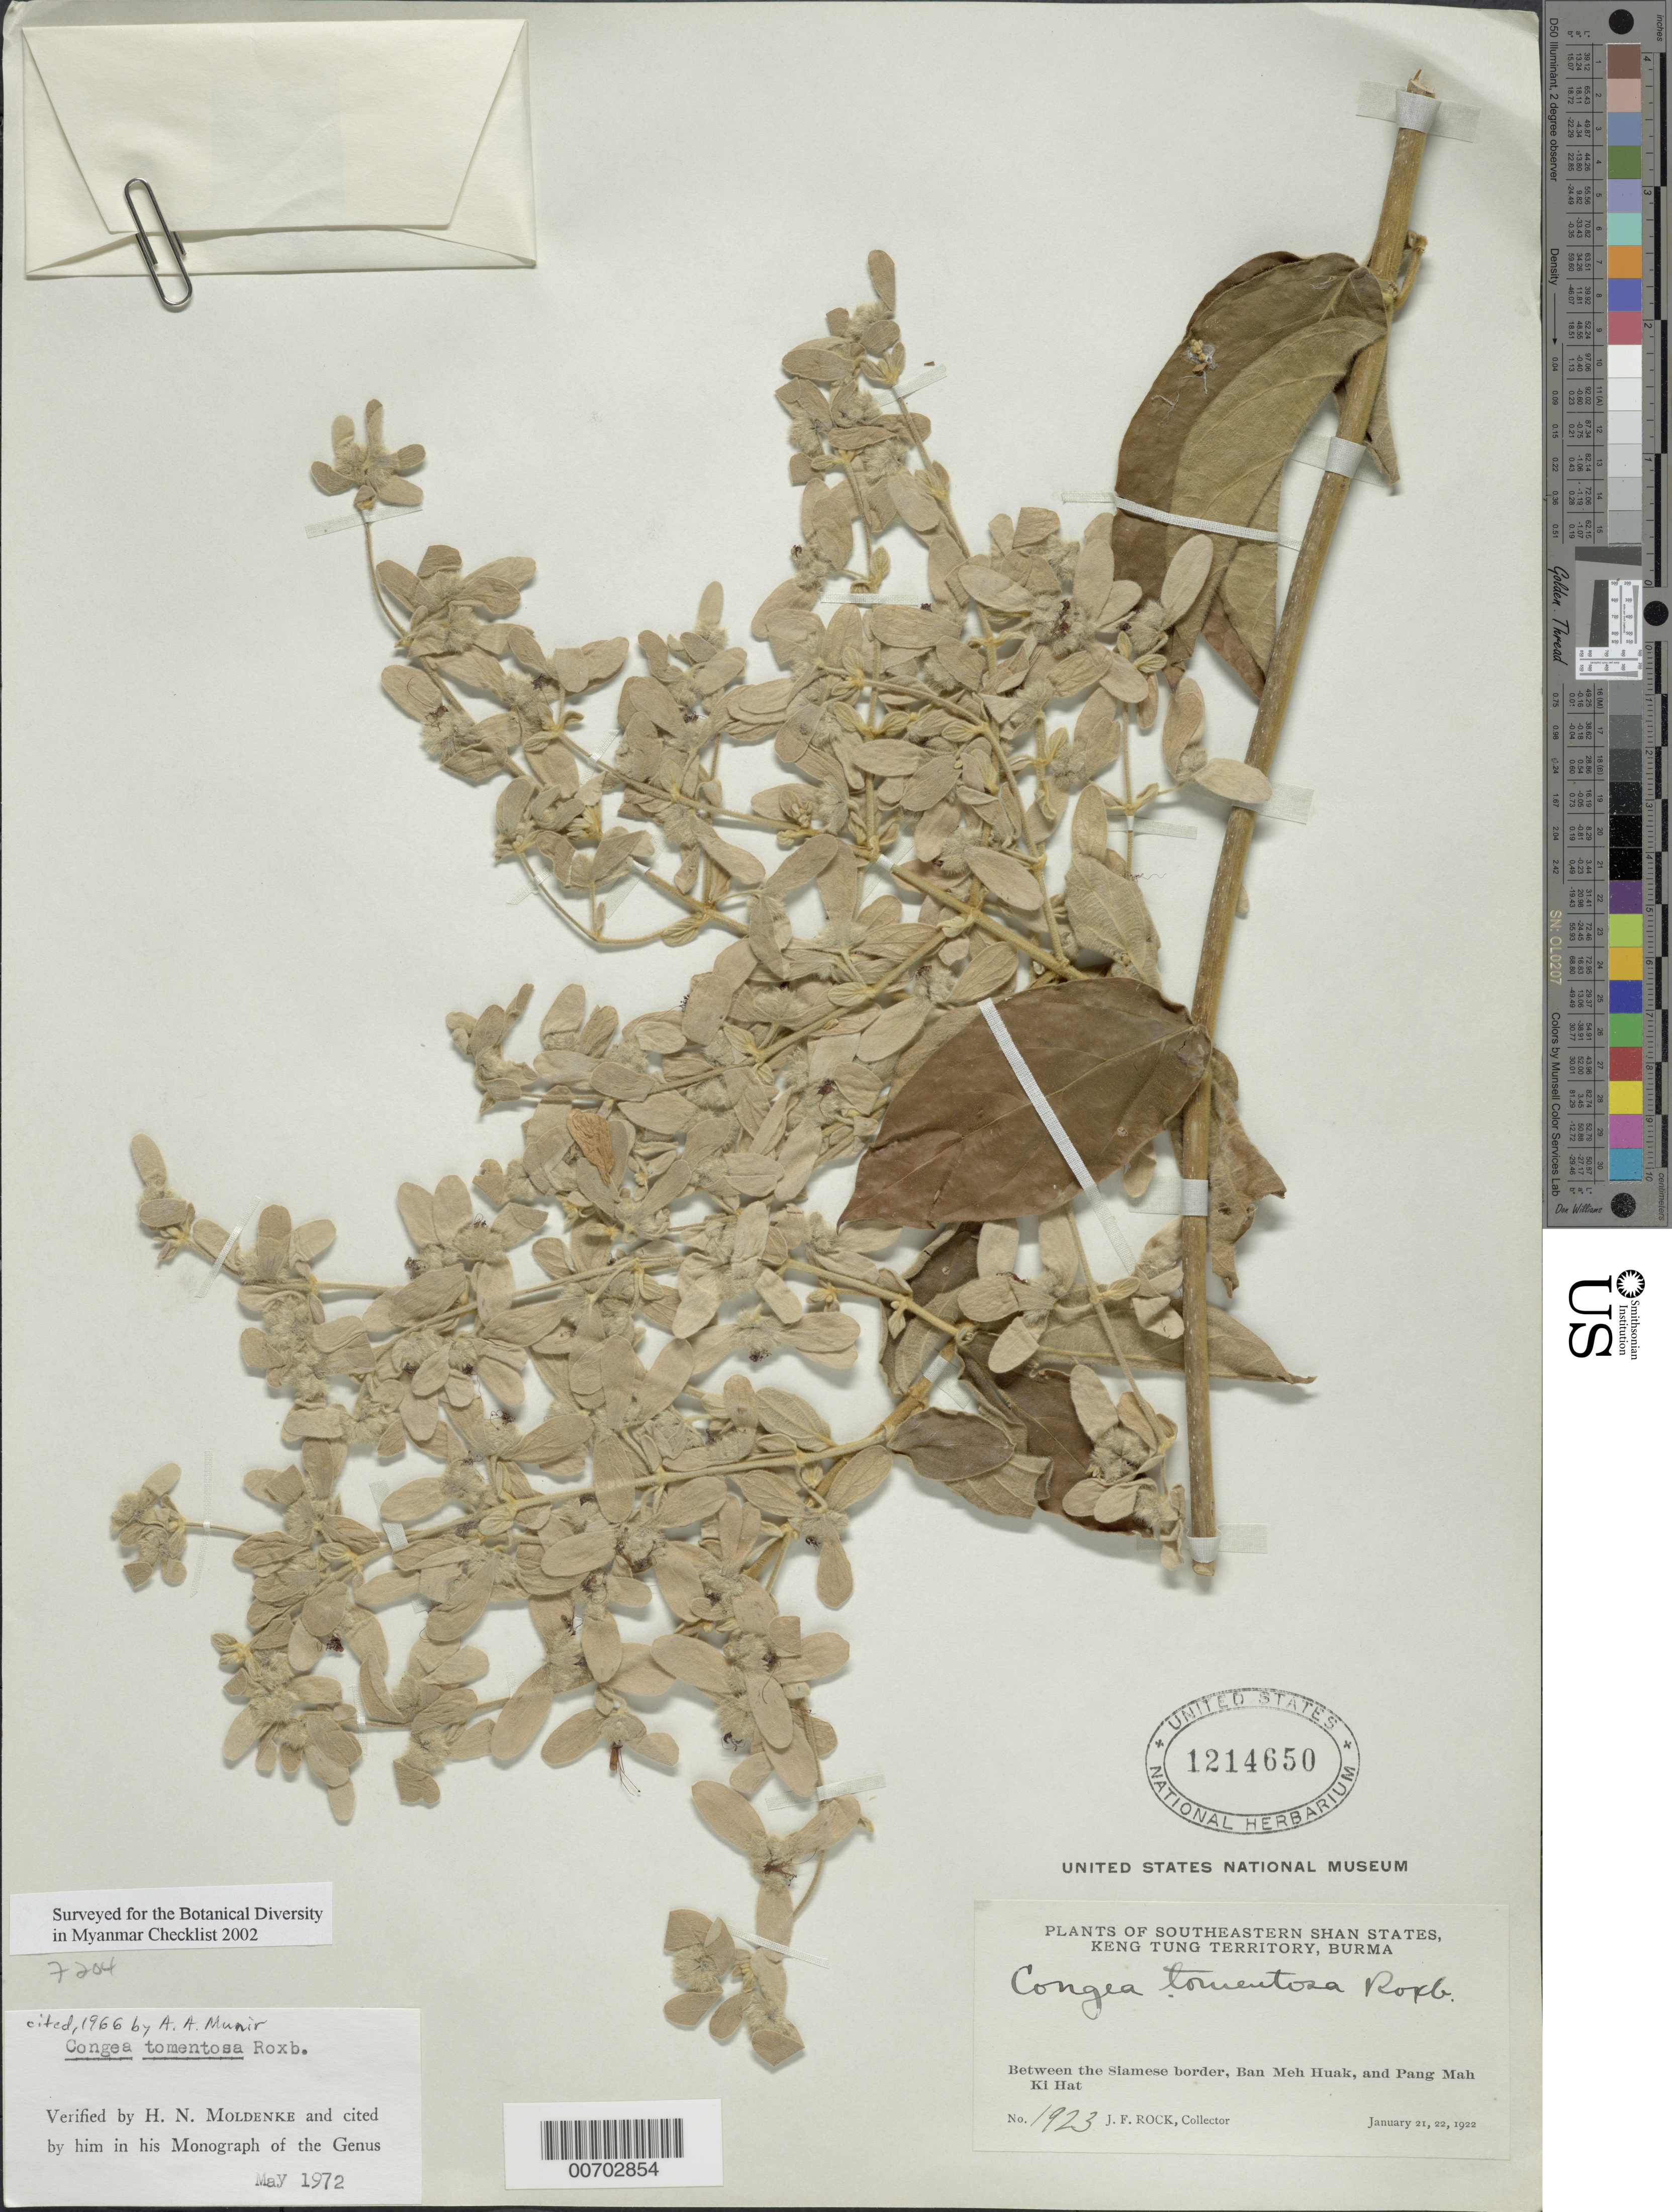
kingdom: Plantae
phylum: Tracheophyta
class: Magnoliopsida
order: Lamiales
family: Lamiaceae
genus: Congea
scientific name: Congea tomentosa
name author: Roxb.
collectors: J. F. Rock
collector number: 1923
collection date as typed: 21 Jan 1922 to 22 Jan 1922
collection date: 1922-01-21/1922-01-22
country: Myanmar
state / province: Shan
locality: Southeastern Shan States, Keng Tung Terr., betw. Siamese border, Ban Meh Huak & Pang Mah Ki Hat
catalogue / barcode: US 1214650